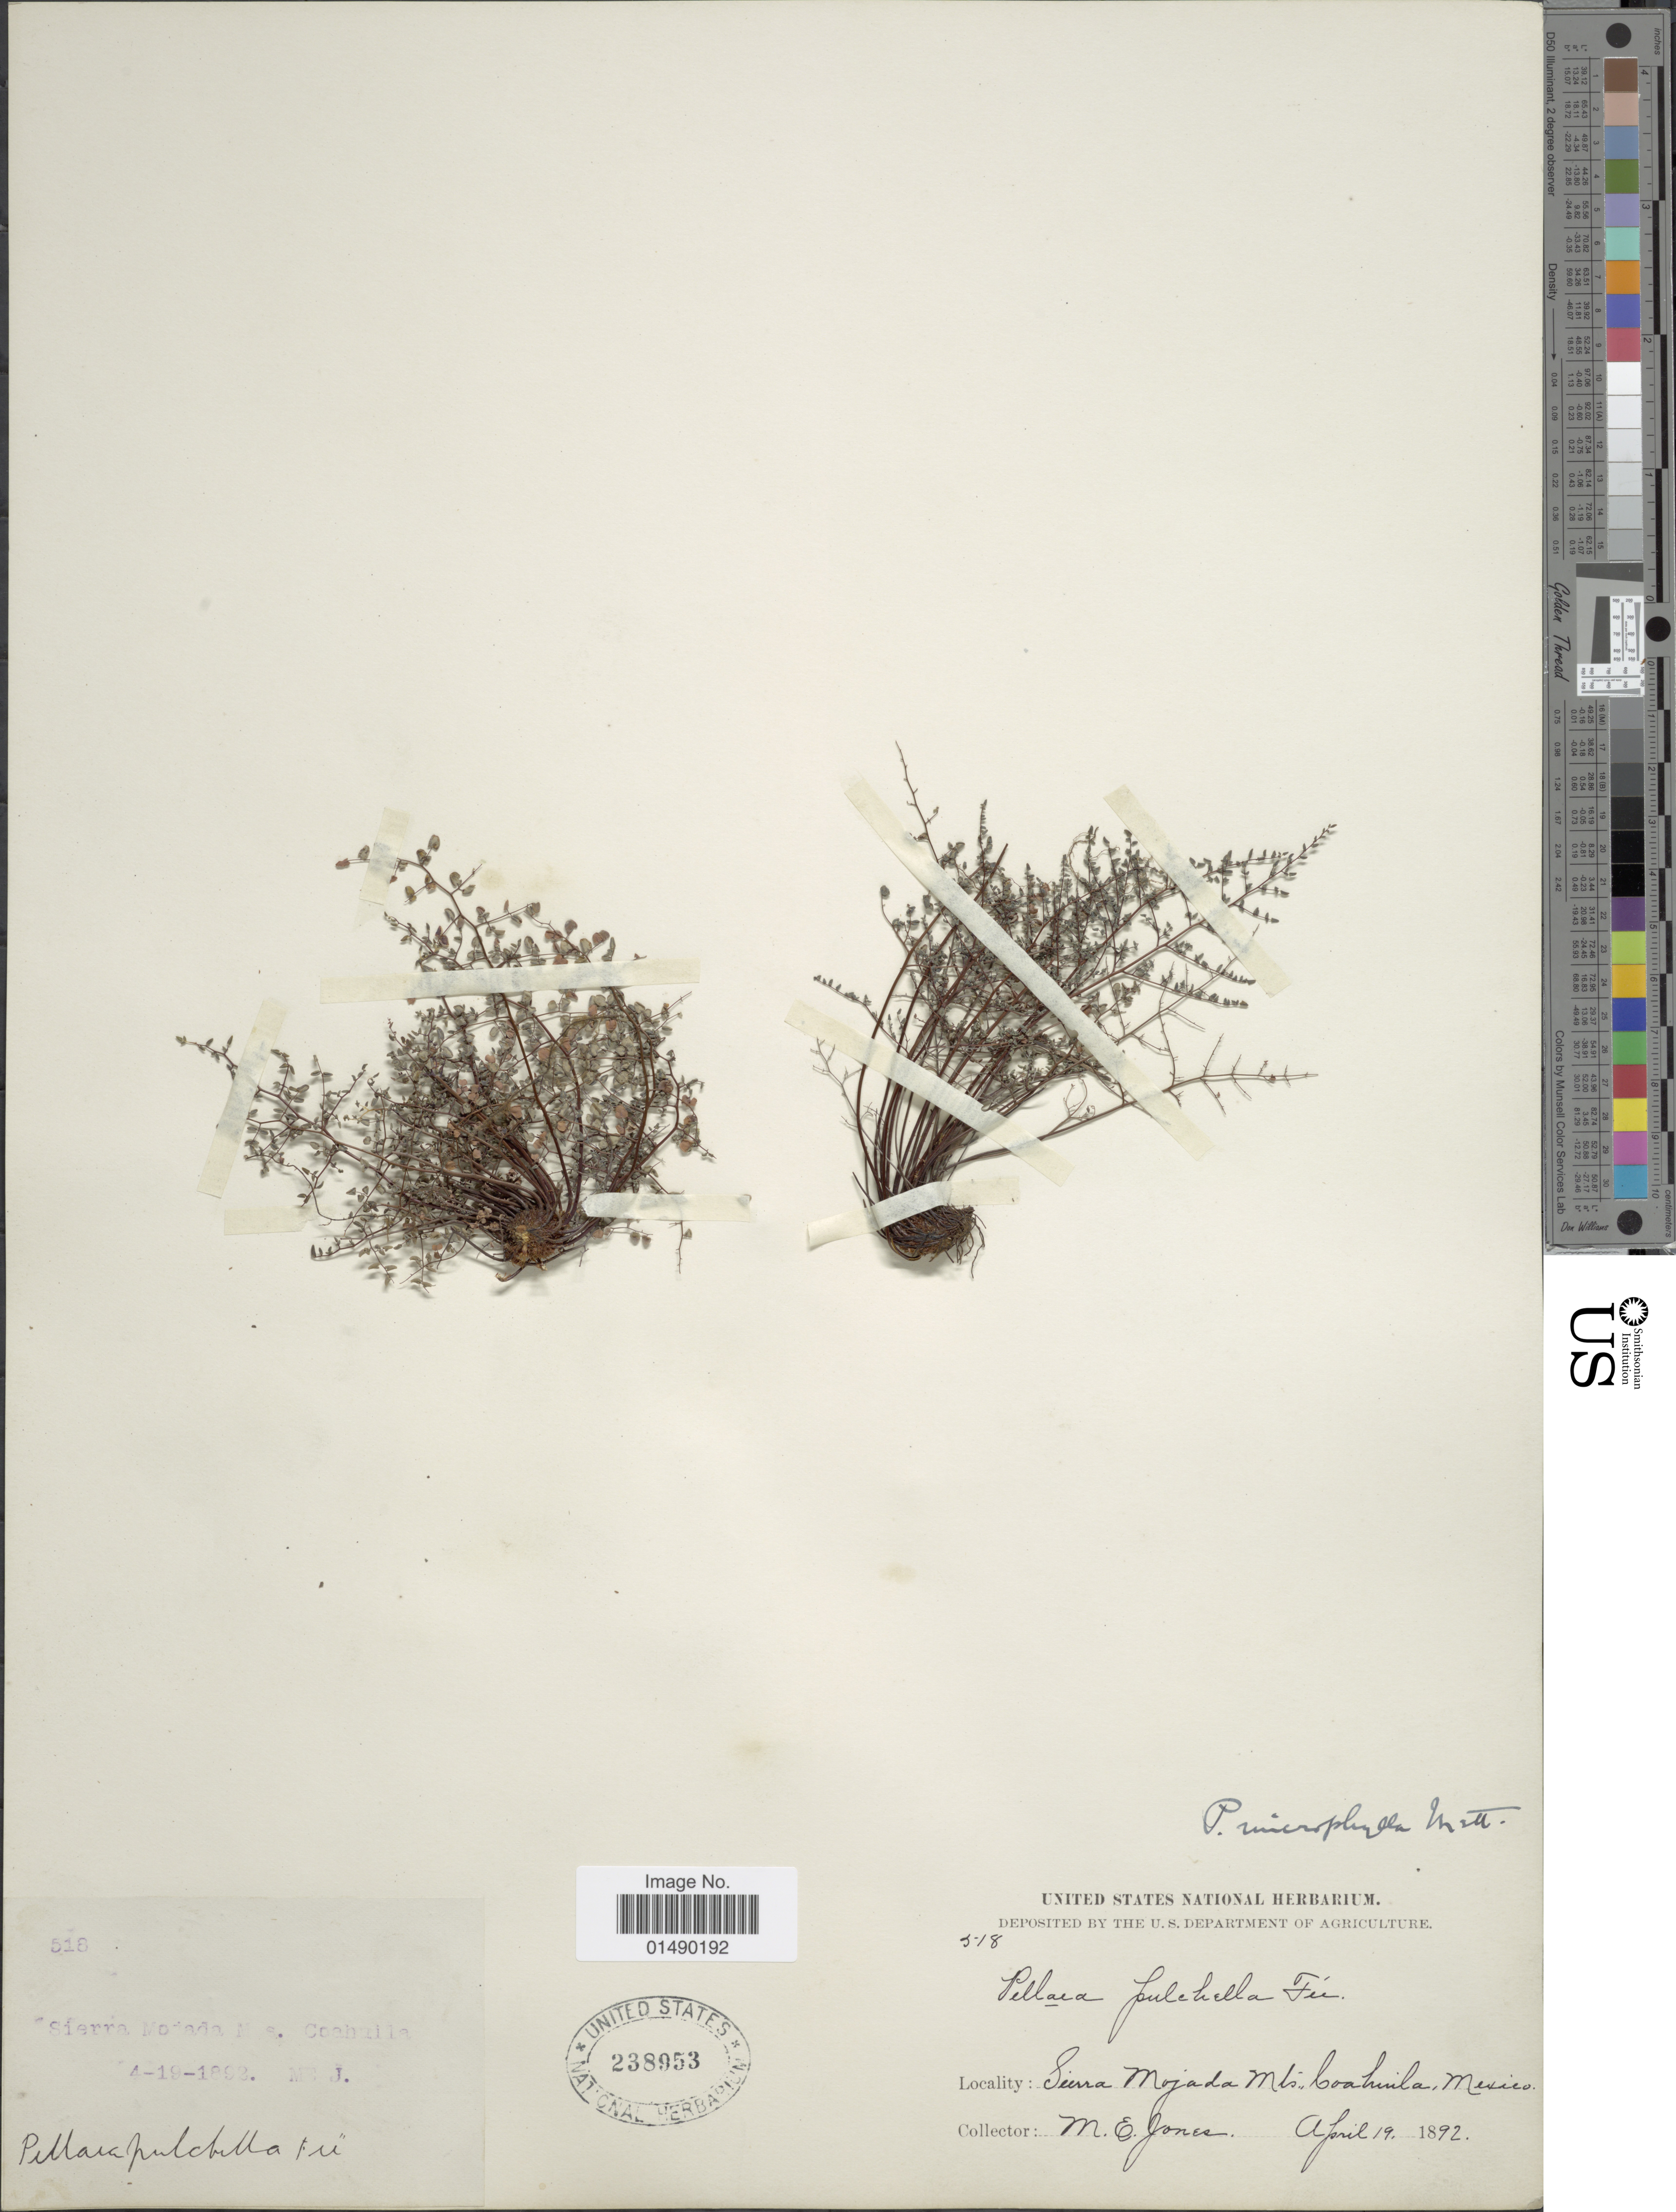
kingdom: Plantae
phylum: Tracheophyta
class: Polypodiopsida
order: Polypodiales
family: Pteridaceae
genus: Argyrochosma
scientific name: Argyrochosma microphylla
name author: (Mett. ex Kuhn) Windham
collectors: M. E. Jones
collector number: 518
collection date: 1892-04-19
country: Mexico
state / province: Coahuila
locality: Mexico, Sierra Mojada Mts.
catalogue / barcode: US 238953